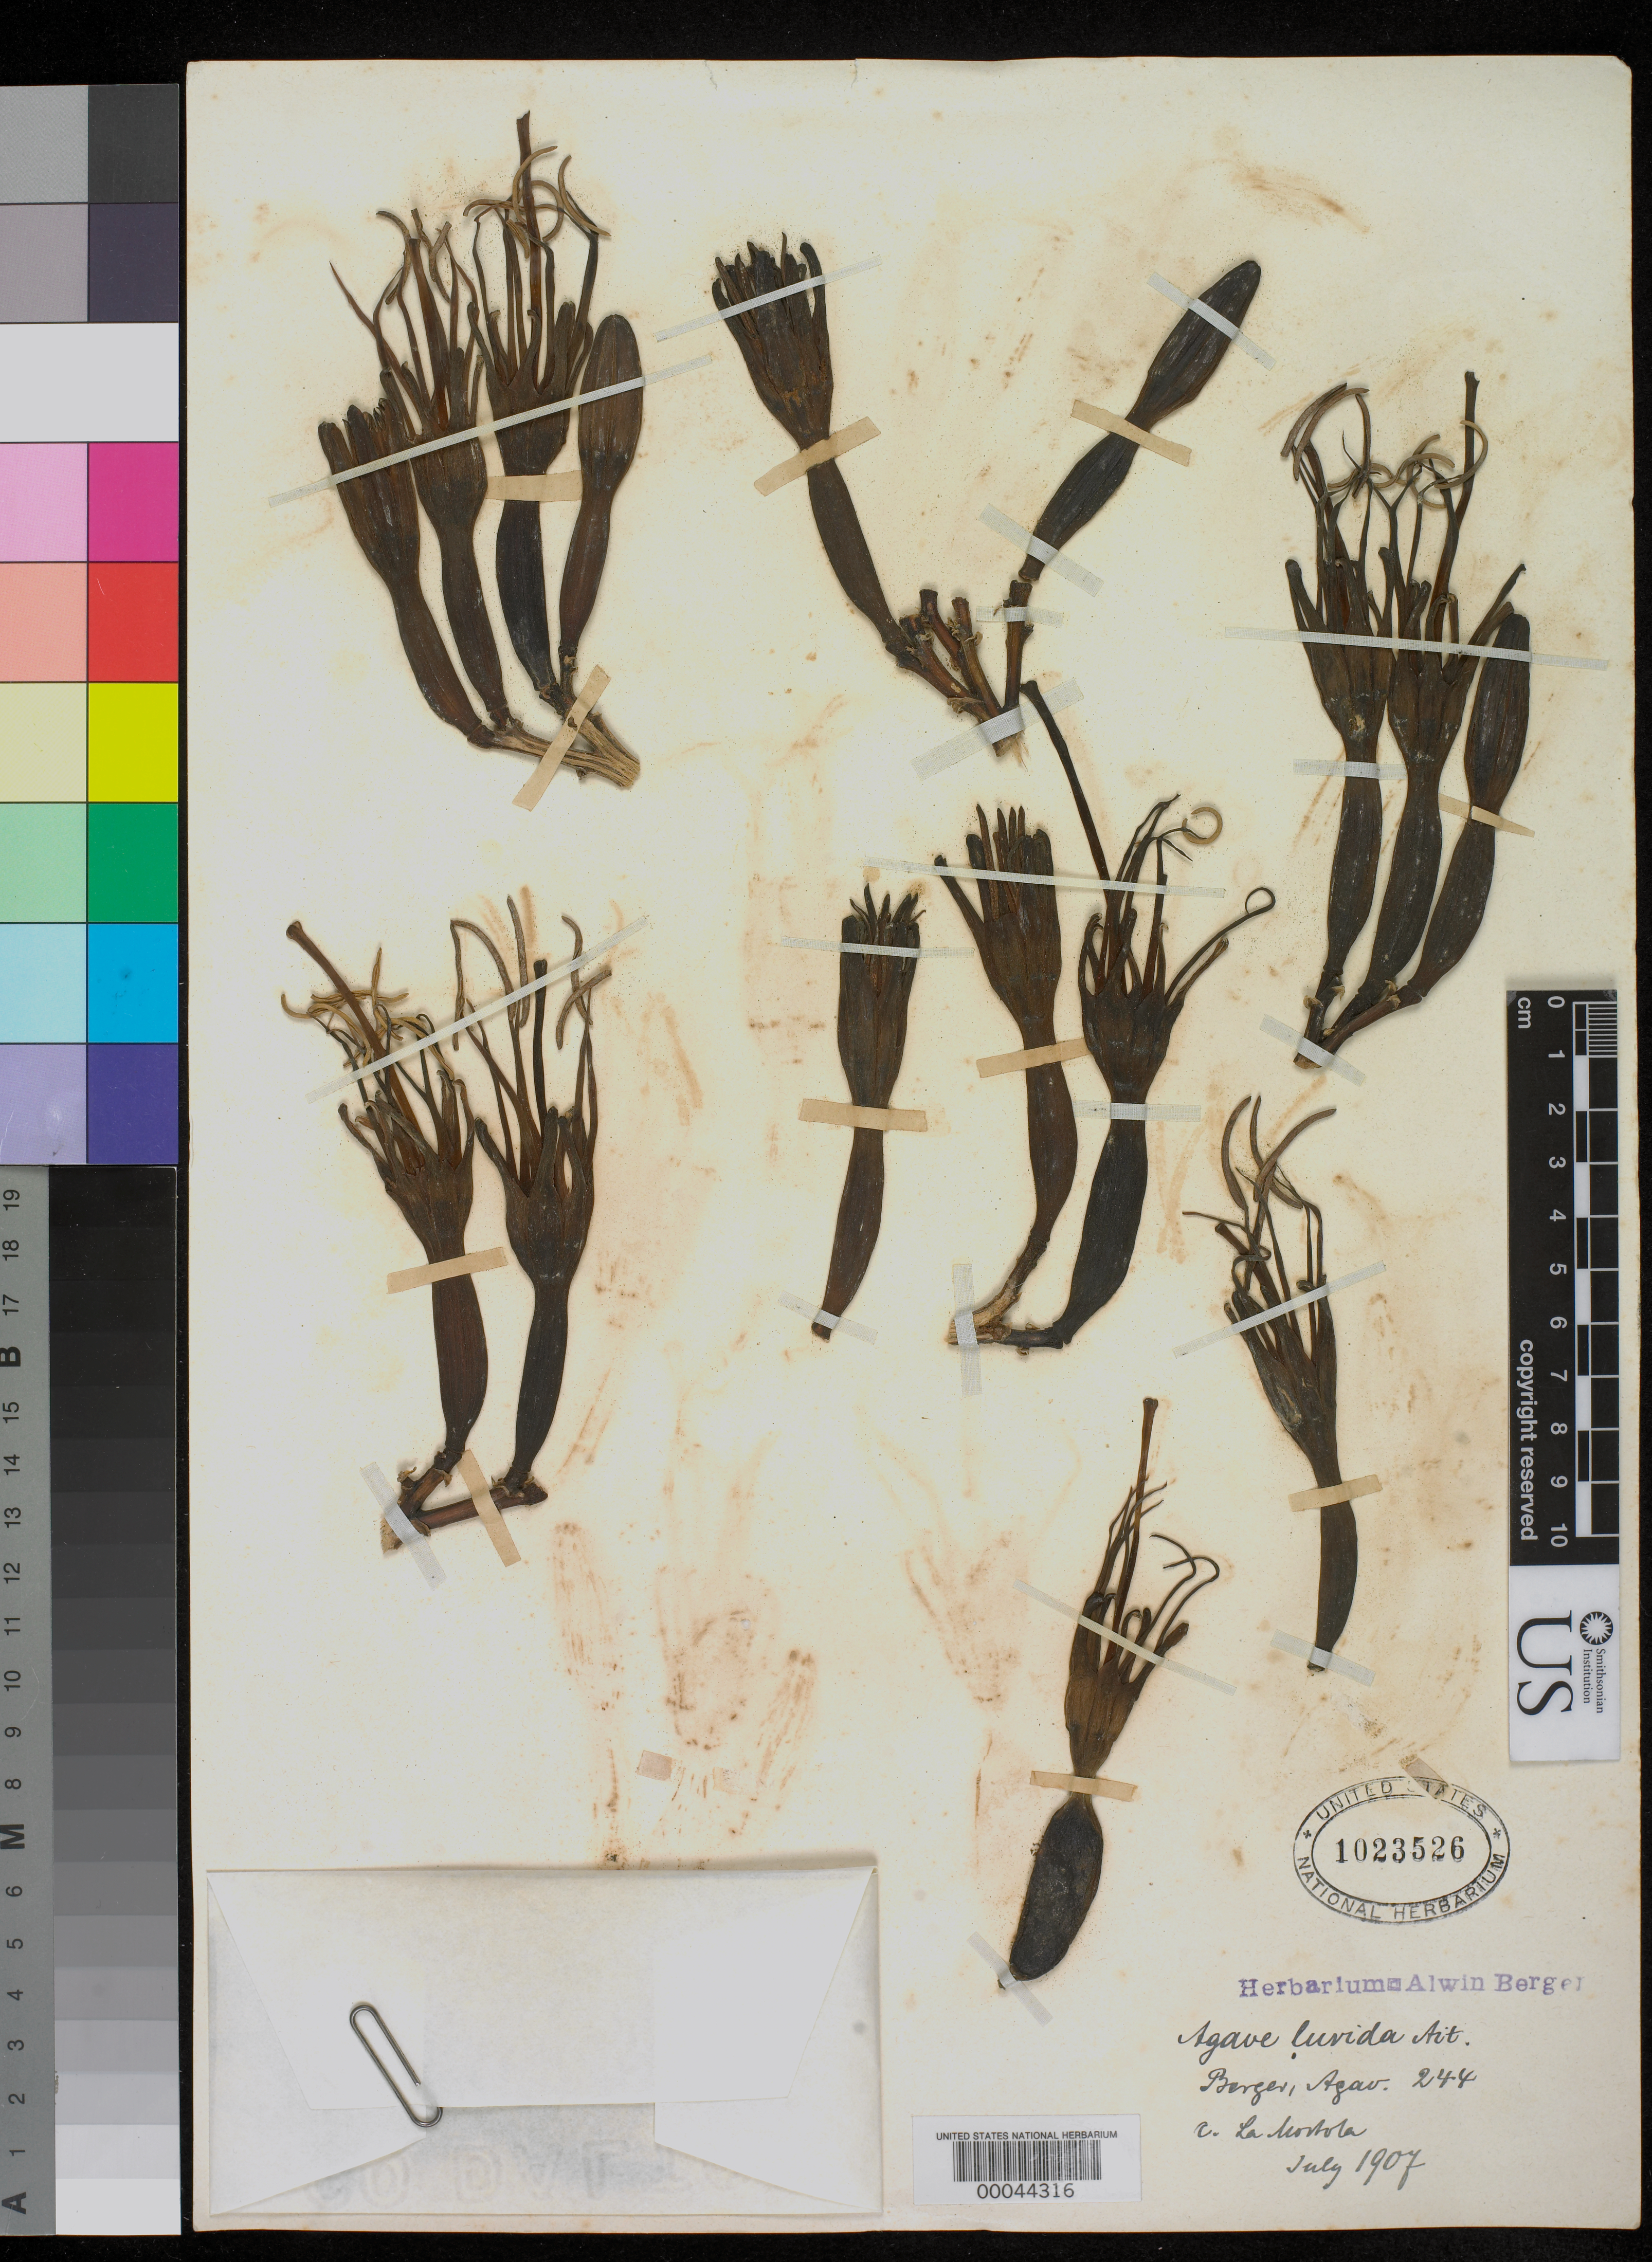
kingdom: Plantae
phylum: Tracheophyta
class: Liliopsida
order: Asparagales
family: Asparagaceae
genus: Agave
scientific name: Agave lurida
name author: Aiton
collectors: ex herb. A. Berger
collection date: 1909-06-02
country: Mexico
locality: Cultivated at La Mortola, Italy.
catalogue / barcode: US 1023526